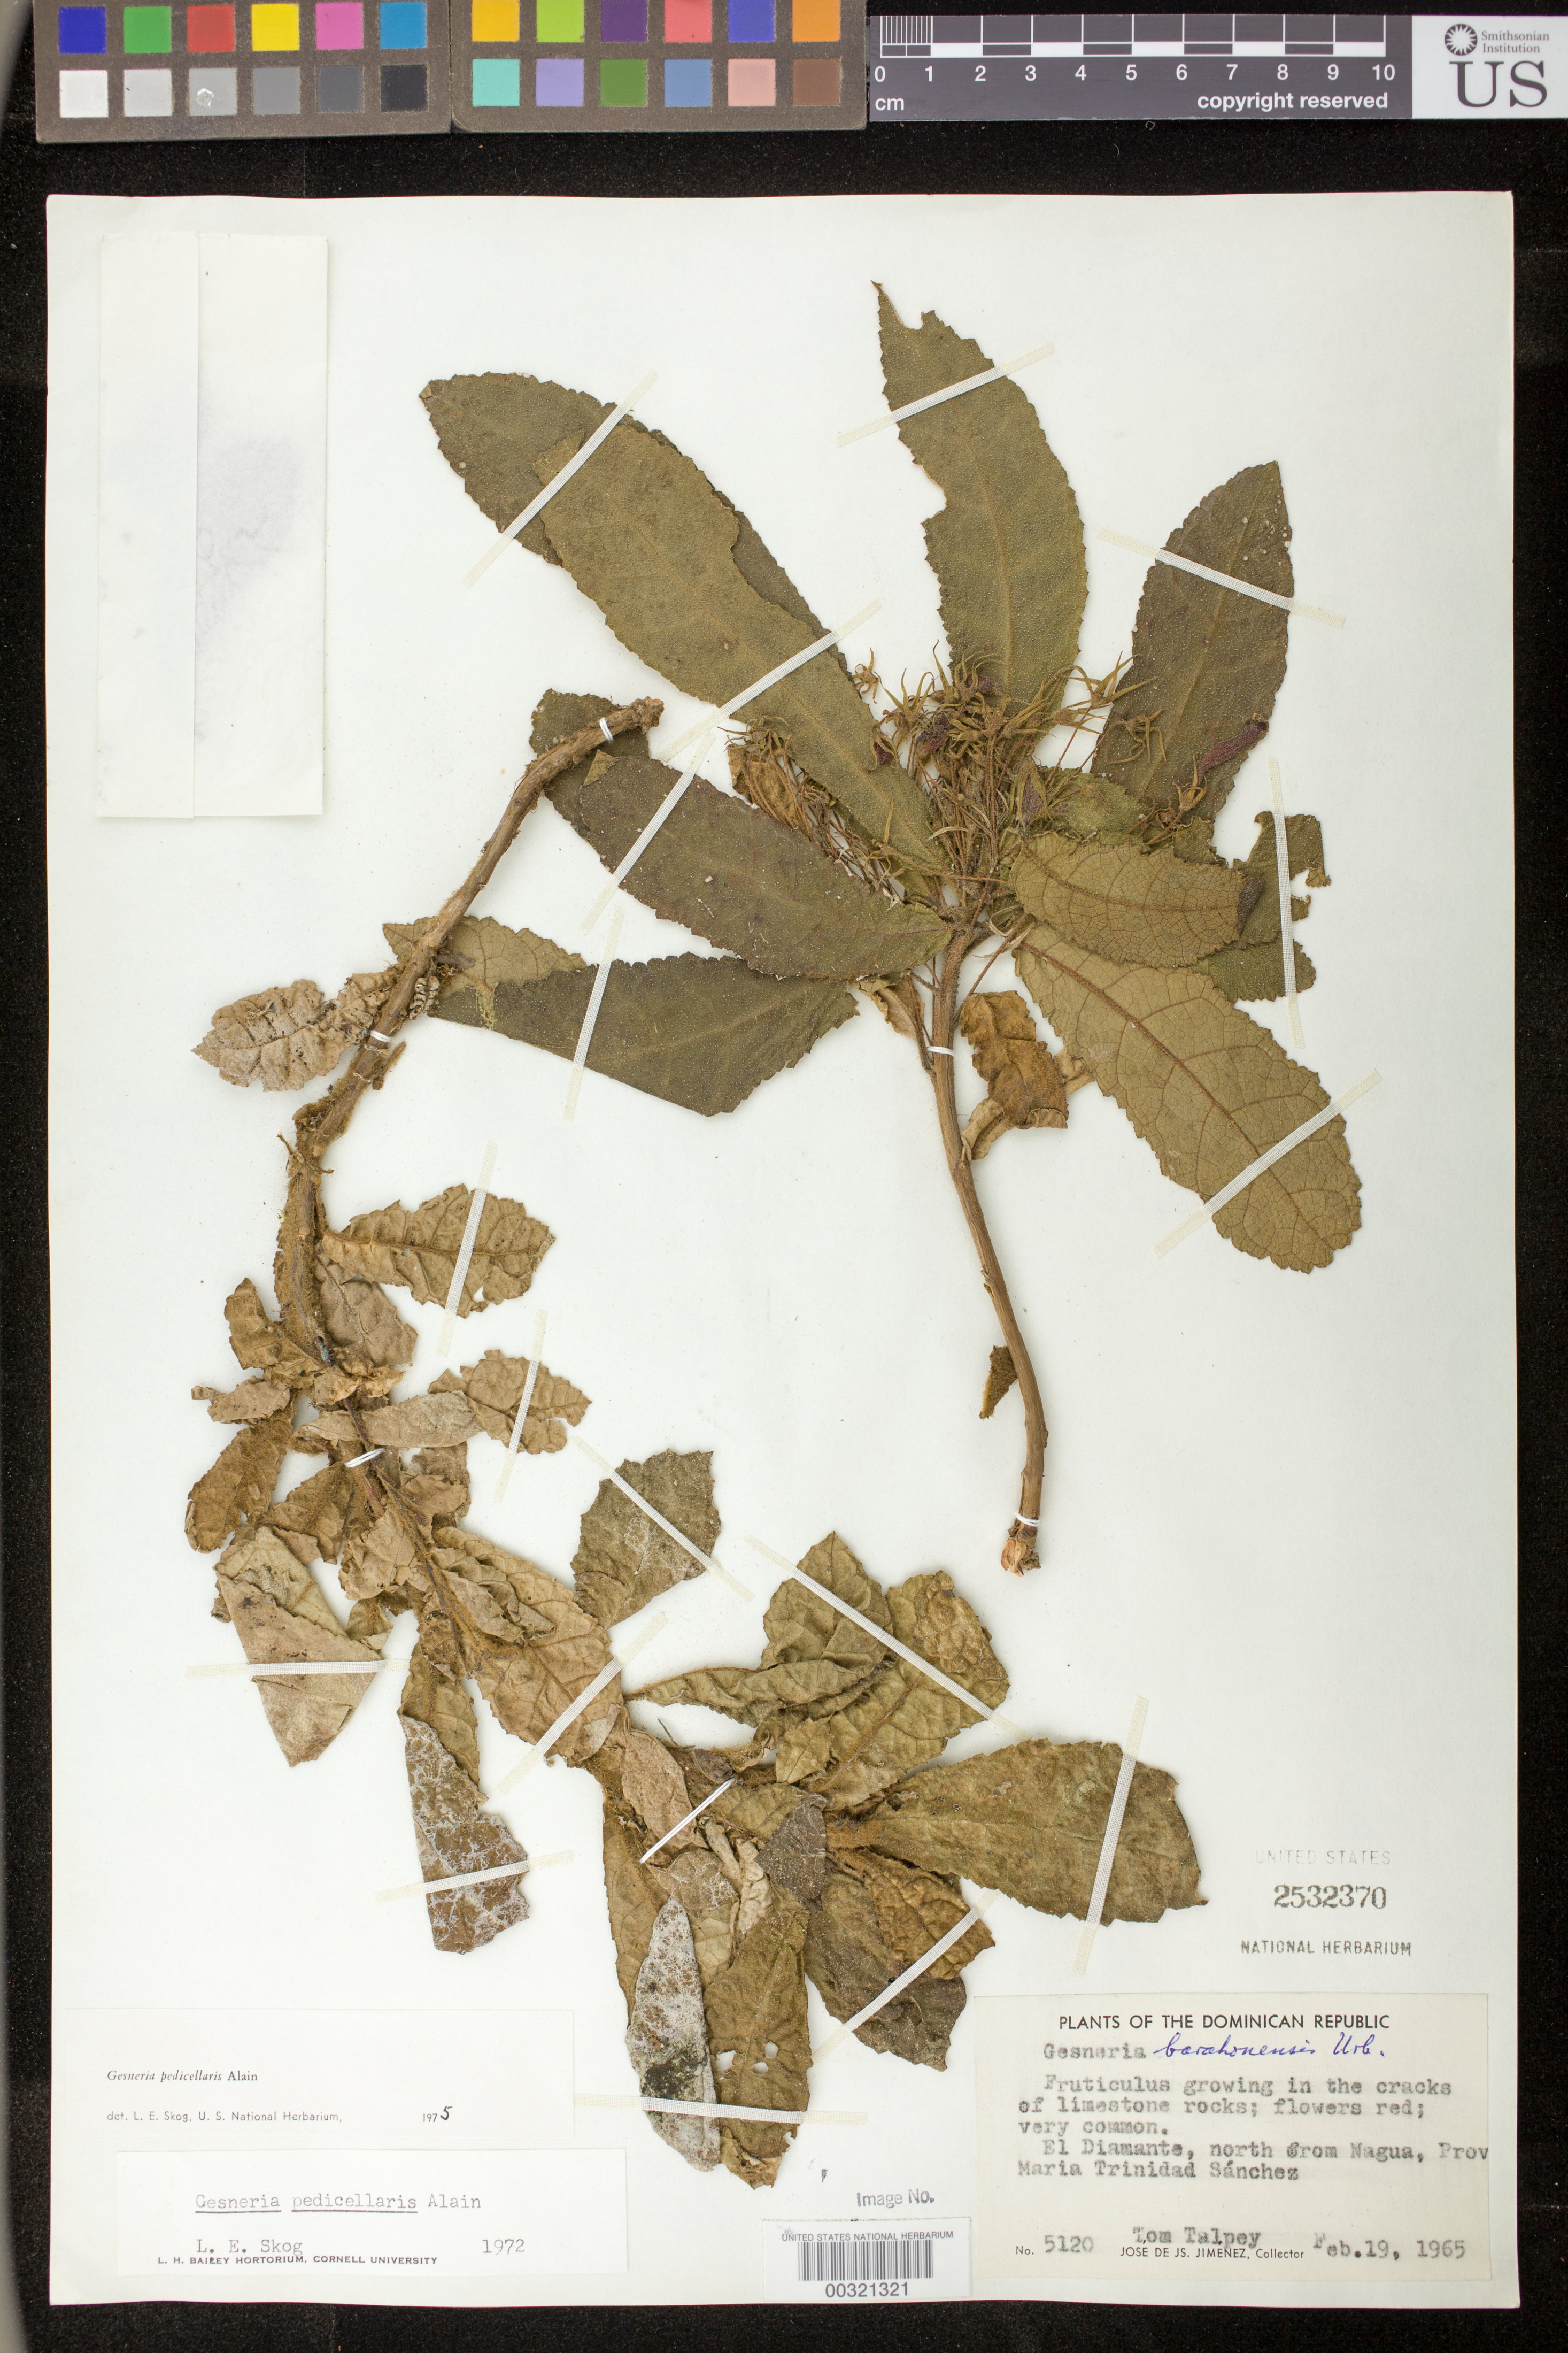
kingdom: Plantae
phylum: Tracheophyta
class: Magnoliopsida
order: Lamiales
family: Gesneriaceae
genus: Gesneria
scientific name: Gesneria pedicellaris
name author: Alain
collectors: J. J. Jiménez Almonte & T. Talpey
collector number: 5120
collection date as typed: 19 Feb 1965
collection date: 1965-02-19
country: Dominican Republic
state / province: María Trinidad Sánchez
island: Hispaniola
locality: El Diamante, N from Nagua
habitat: In cracks of limestone rocks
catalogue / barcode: US 2532370